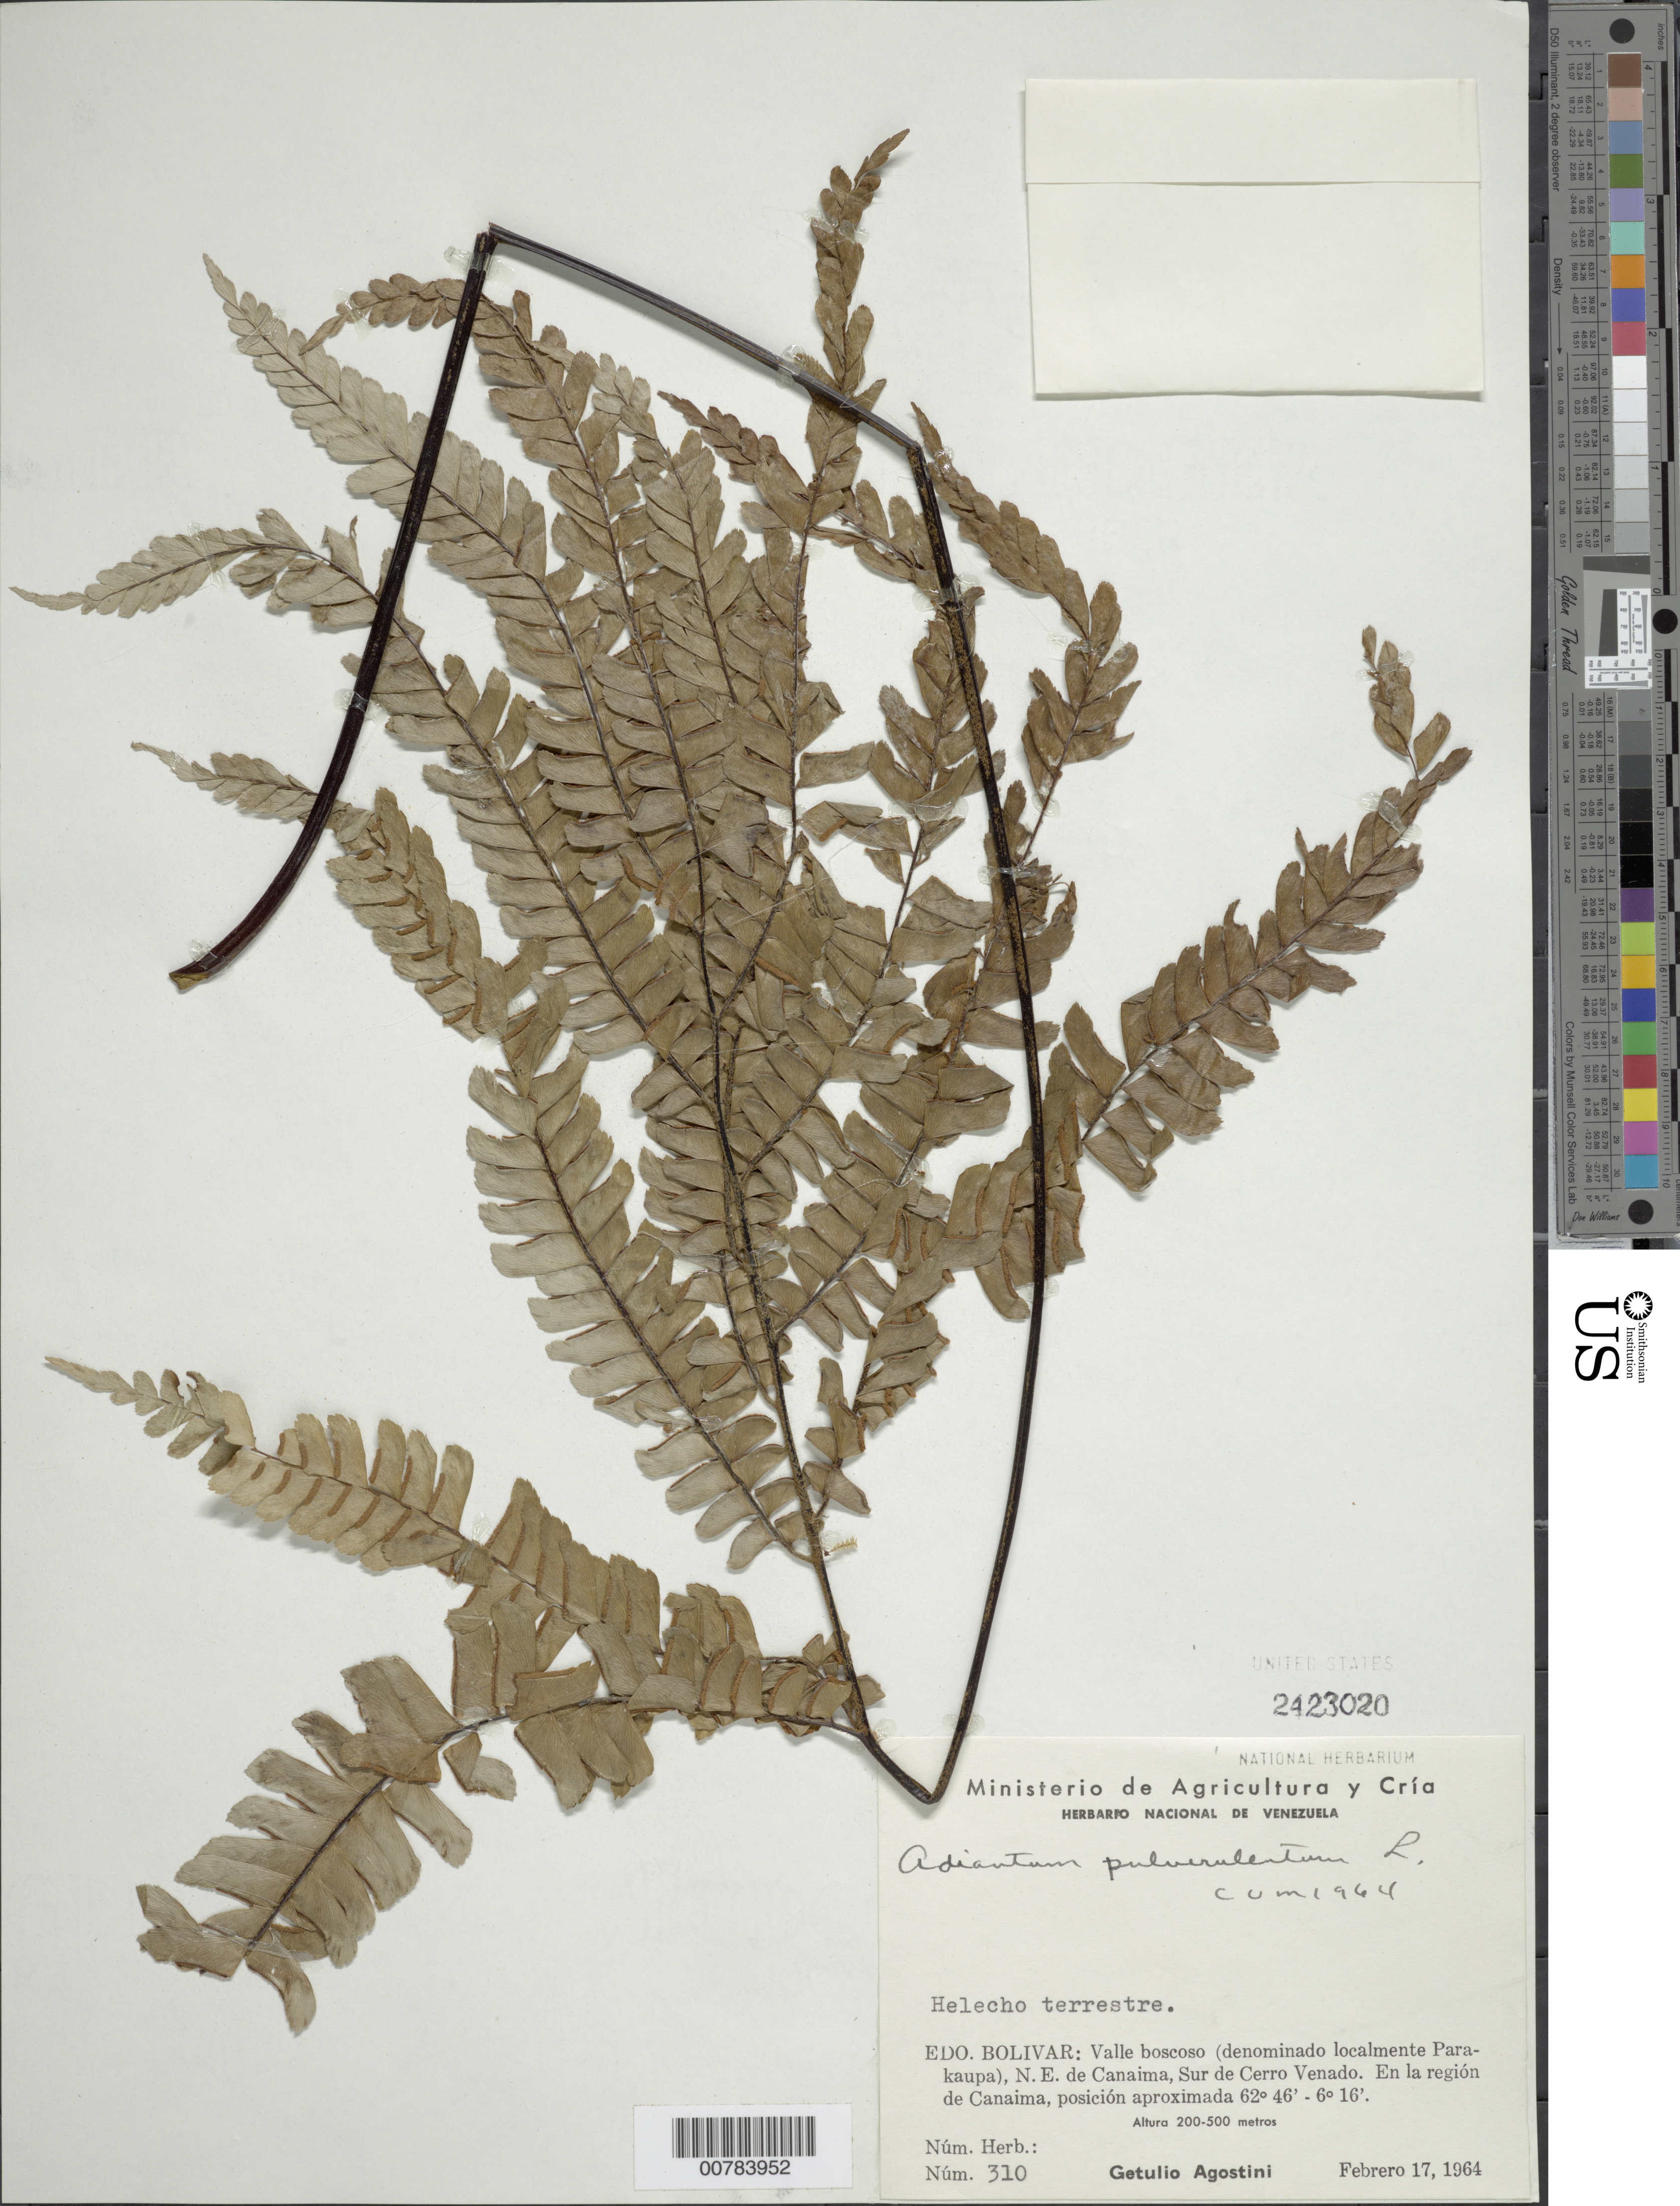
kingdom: Plantae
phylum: Tracheophyta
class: Polypodiopsida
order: Polypodiales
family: Pteridaceae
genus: Adiantum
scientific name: Adiantum pulverulentum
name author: L.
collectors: G. Agostini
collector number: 310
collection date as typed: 16-Feb-64 to 17-Feb-64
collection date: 1964-02-16/1964-02-17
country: Venezuela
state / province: Bolívar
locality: Parakaupa, NE de Canaima, S de Cerro Venado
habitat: Valle boscoso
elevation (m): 200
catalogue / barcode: US 2423020